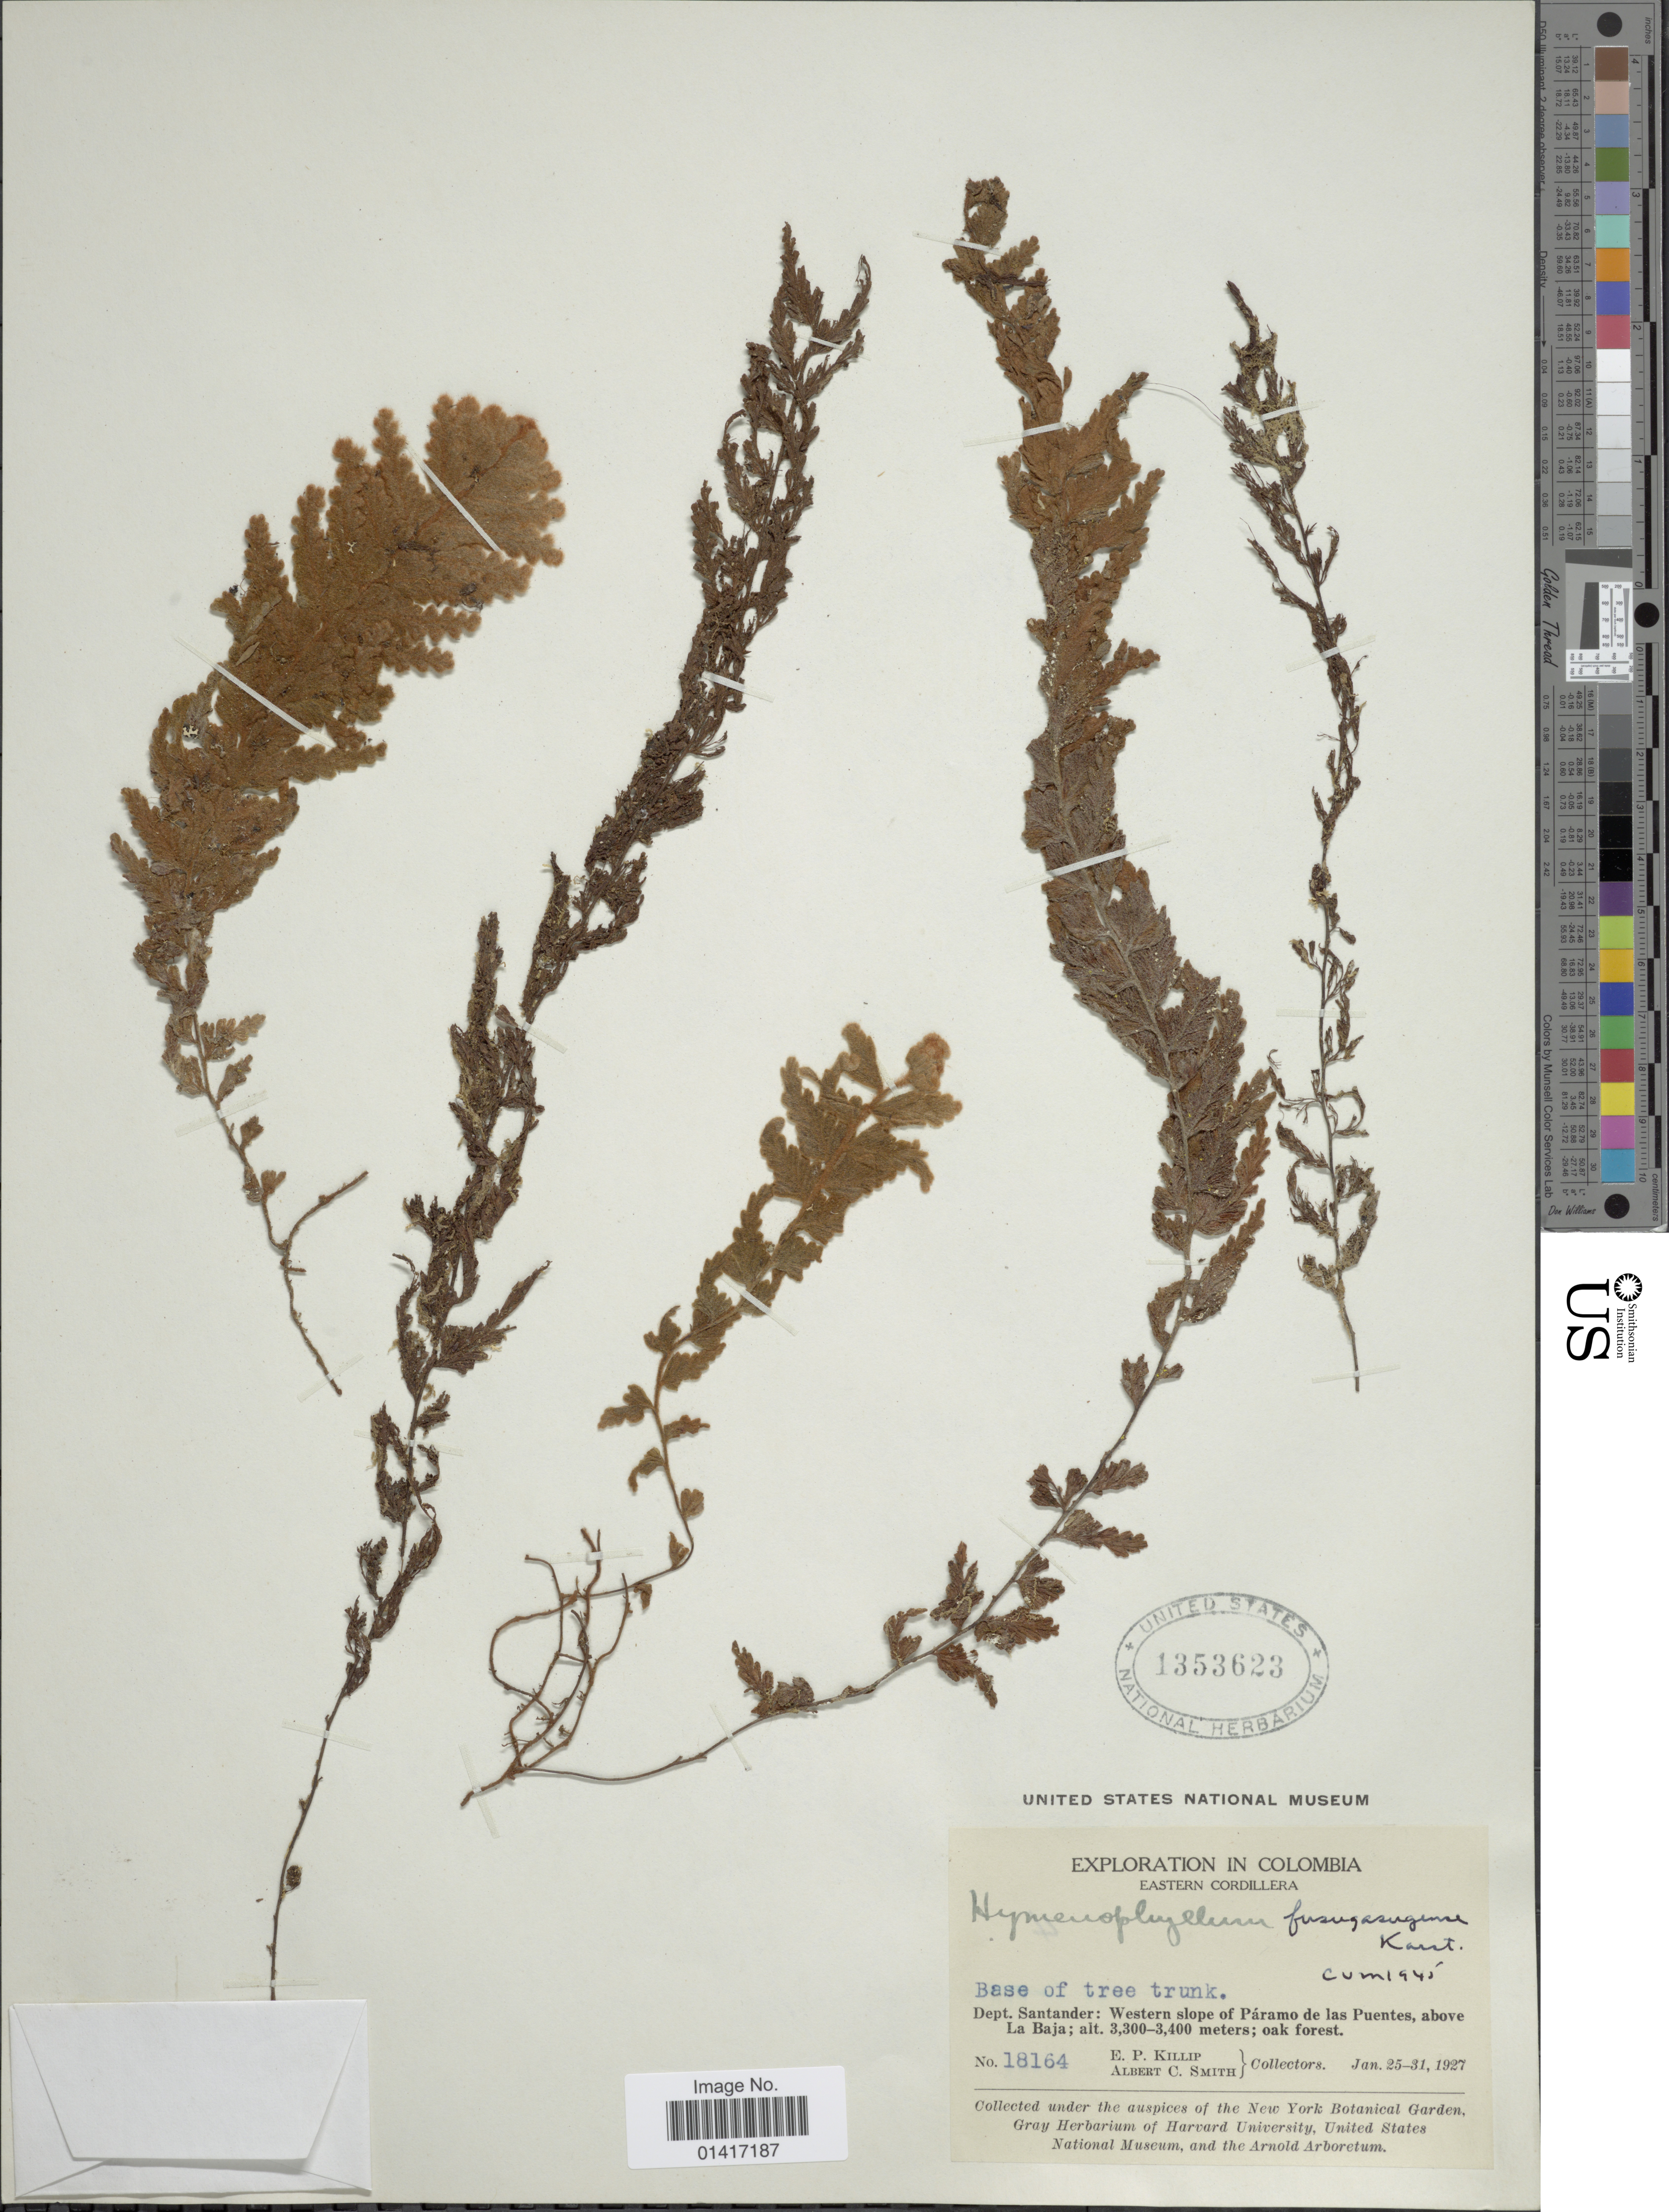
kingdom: Plantae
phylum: Tracheophyta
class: Polypodiopsida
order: Hymenophyllales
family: Hymenophyllaceae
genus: Hymenophyllum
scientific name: Hymenophyllum tomentosum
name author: Kunze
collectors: E. P. Killip & A. C. Smith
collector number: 18164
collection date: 1927-01-25/1927-01-31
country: Colombia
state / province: Santander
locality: Eastern Cordillera, Western slope of Paramo de Las Puentas, above La Baja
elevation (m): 3300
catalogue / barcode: US 1353623